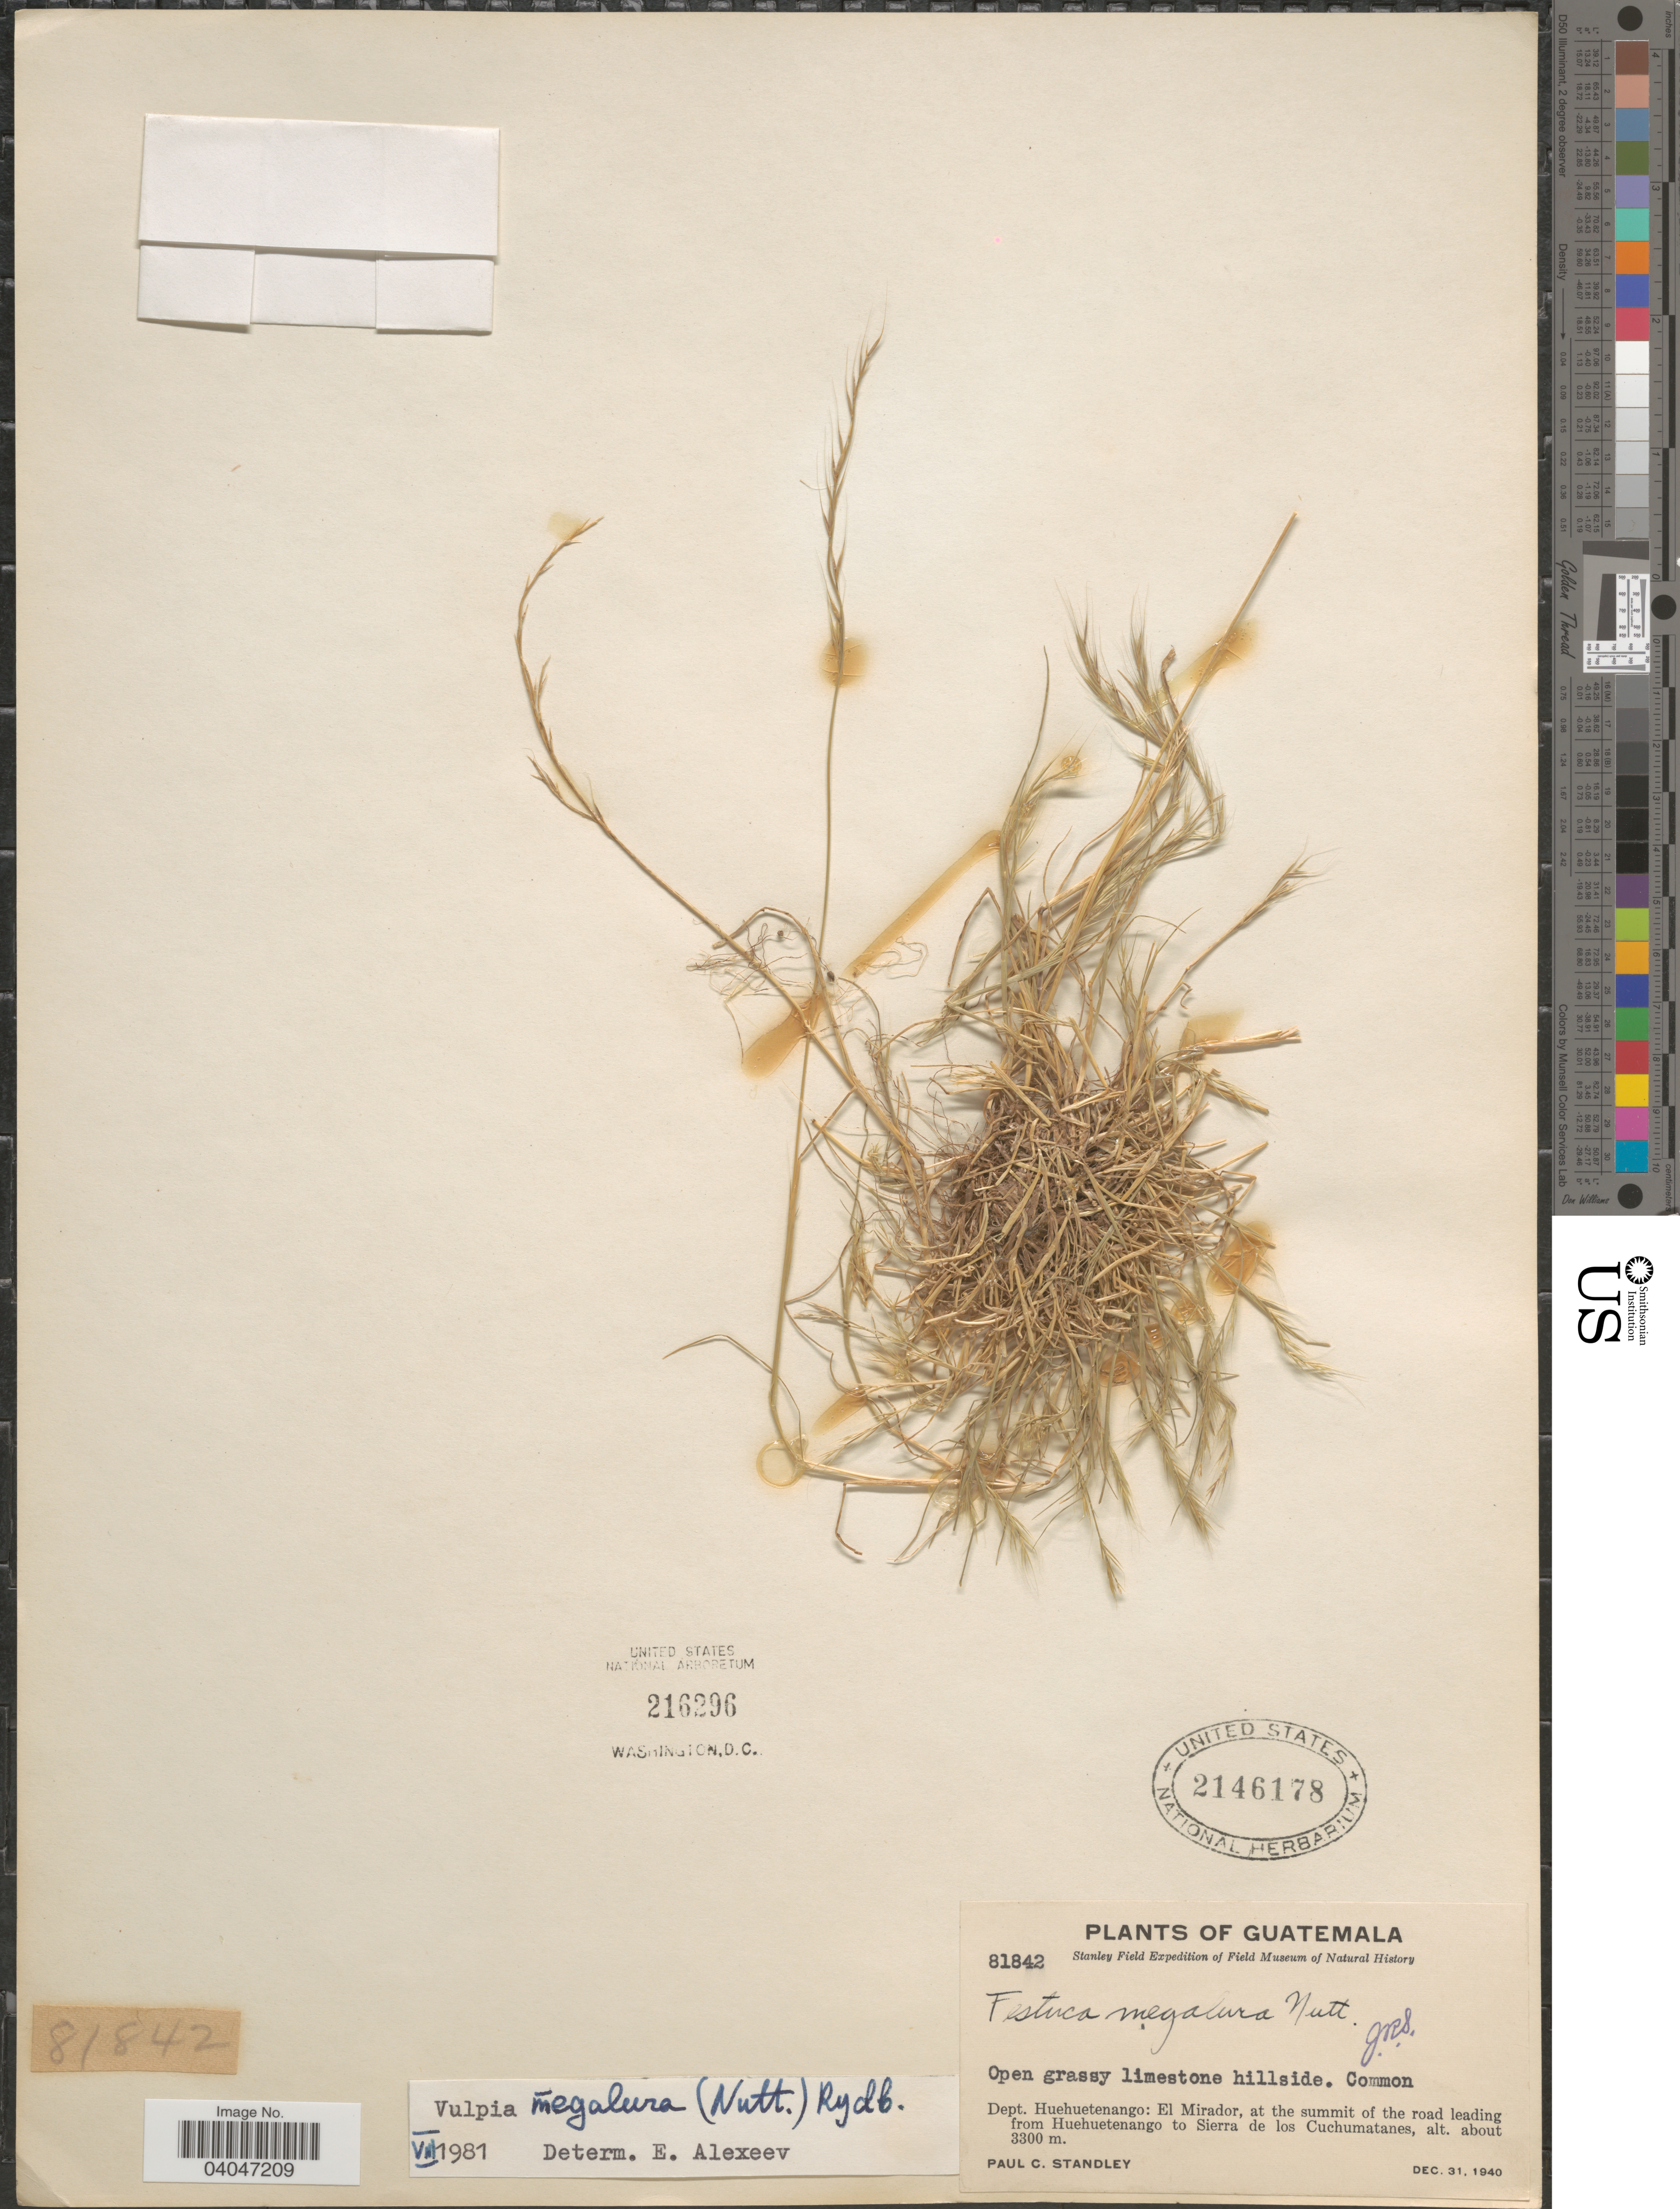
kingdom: Plantae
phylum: Tracheophyta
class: Liliopsida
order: Poales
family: Poaceae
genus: Festuca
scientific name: Festuca megalura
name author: Nutt.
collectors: P. C. Standley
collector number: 81842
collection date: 1940-12-31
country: Guatemala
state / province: Huehuetenango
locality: Open grassy limestone hillside. Dept. Huehuetenango: El Mirador, at the summit of the road leading from Huehuetenango to Sierra de los Cuchumatanes.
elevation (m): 3300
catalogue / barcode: US 2146178